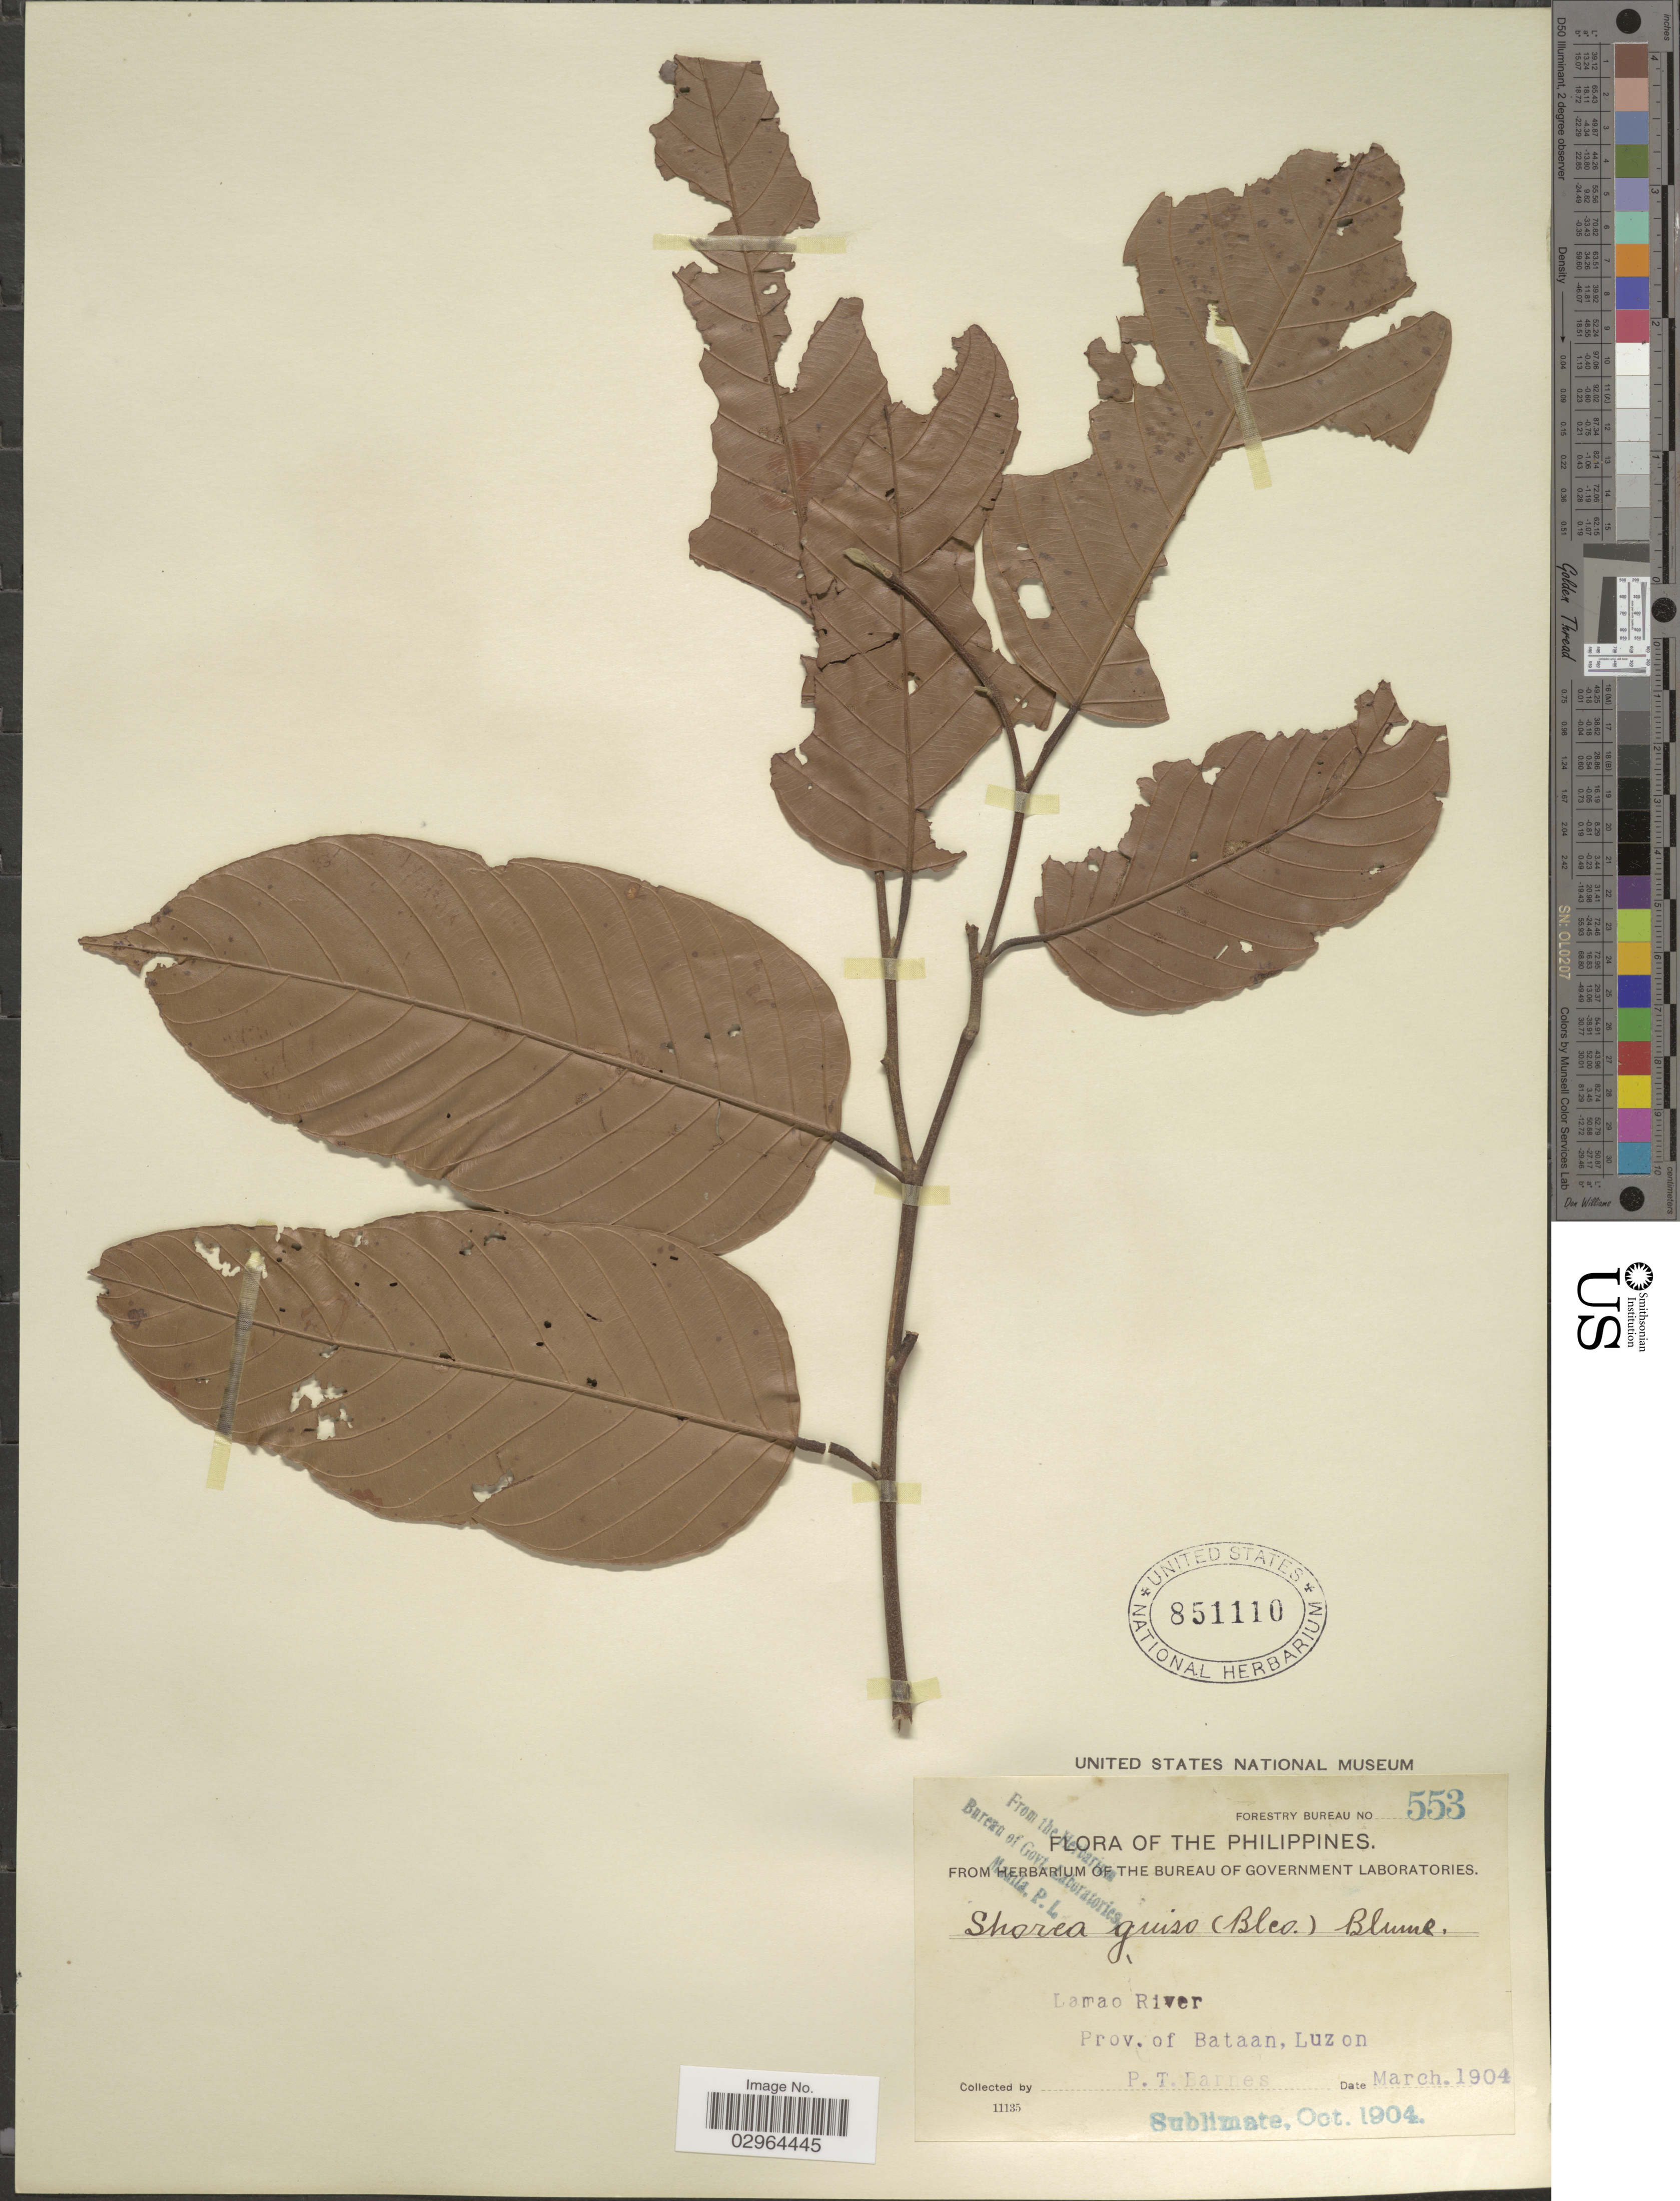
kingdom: Plantae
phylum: Tracheophyta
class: Magnoliopsida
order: Malvales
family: Dipterocarpaceae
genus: Shorea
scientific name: Shorea guiso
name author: (Blanco) Blume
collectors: P. Barnes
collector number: Forestry Bureau 553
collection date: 1904-03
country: Philippines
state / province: Central Luzon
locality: Lamao River, Prov. of Bataan, Luzon.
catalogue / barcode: US 851110